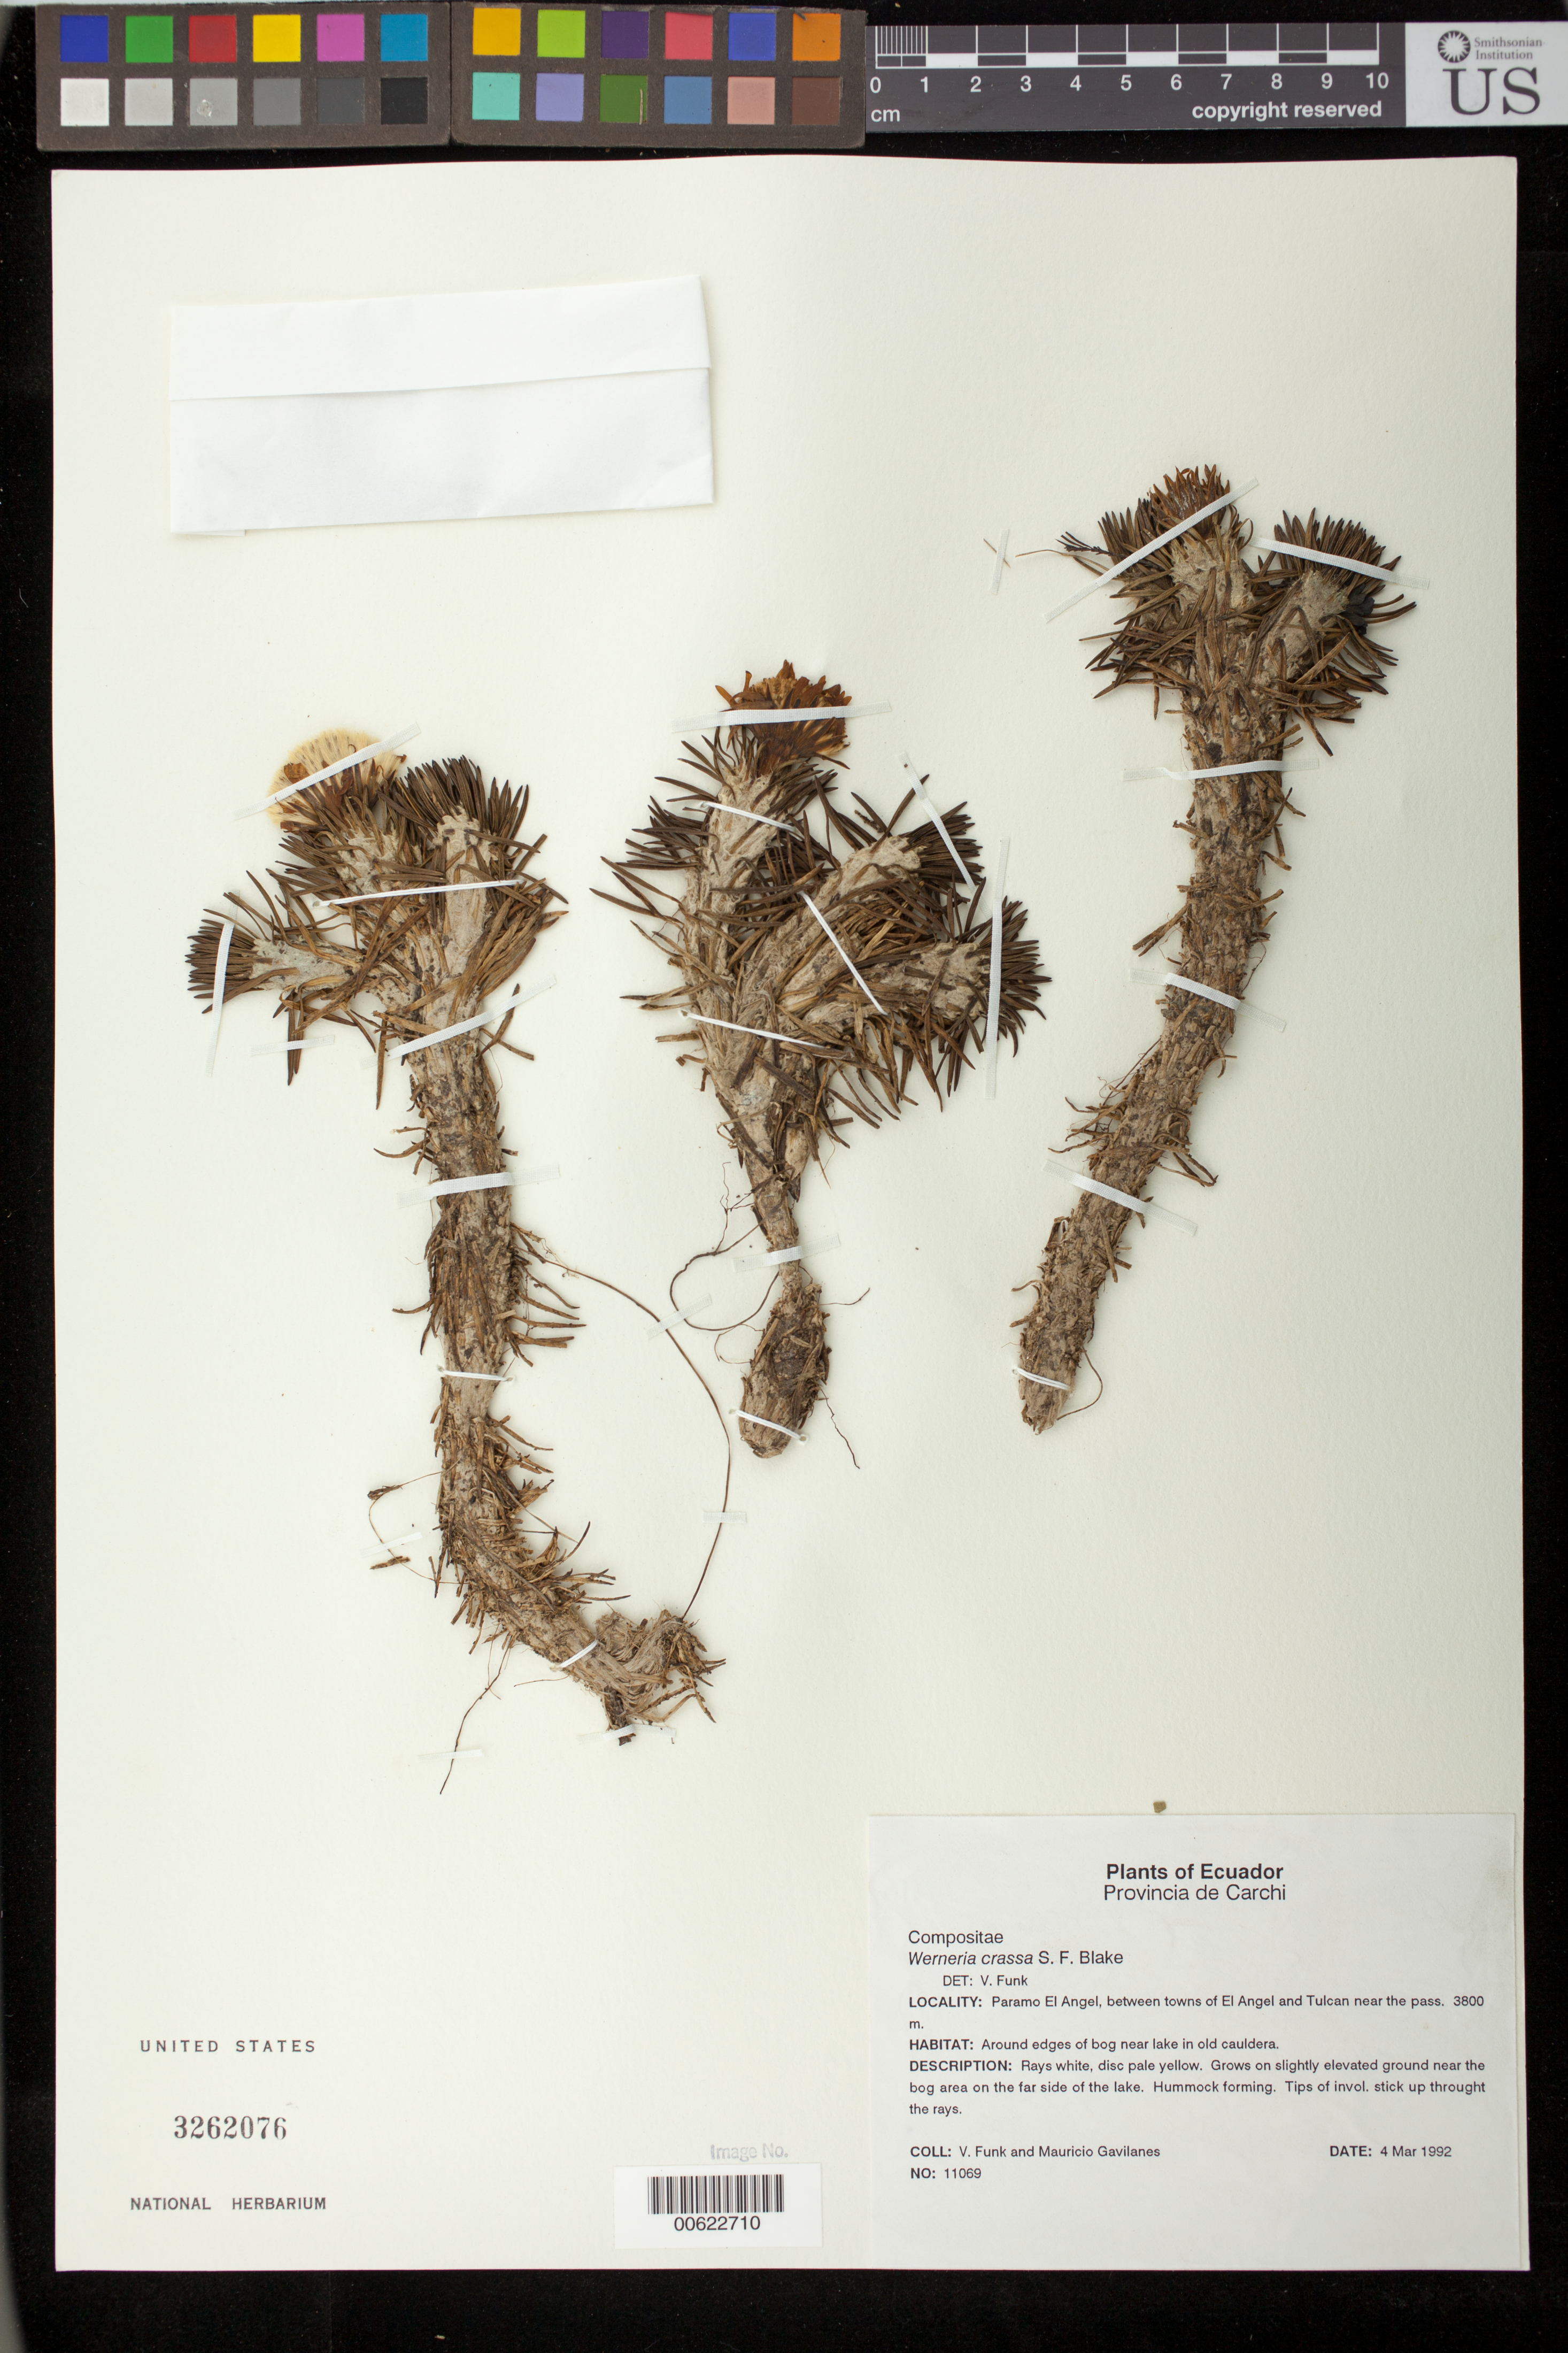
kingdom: Plantae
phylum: Tracheophyta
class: Magnoliopsida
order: Asterales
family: Asteraceae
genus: Xenophyllum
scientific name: Xenophyllum crassum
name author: (S.F. Blake) V.A. Funk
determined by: Funk, Vicki A., (BOT), Smithsonian Institution - National Museum of Natural History (UNITED STATES)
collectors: V. Funk & M. Gavilanes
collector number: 11069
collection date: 1992-03-04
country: Ecuador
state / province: Carchi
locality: Páramo El Angel, between towns of El Angel and Tulcán near the pass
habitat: Around edges of bog near lake in old cauldera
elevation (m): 3800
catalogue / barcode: US 3262076